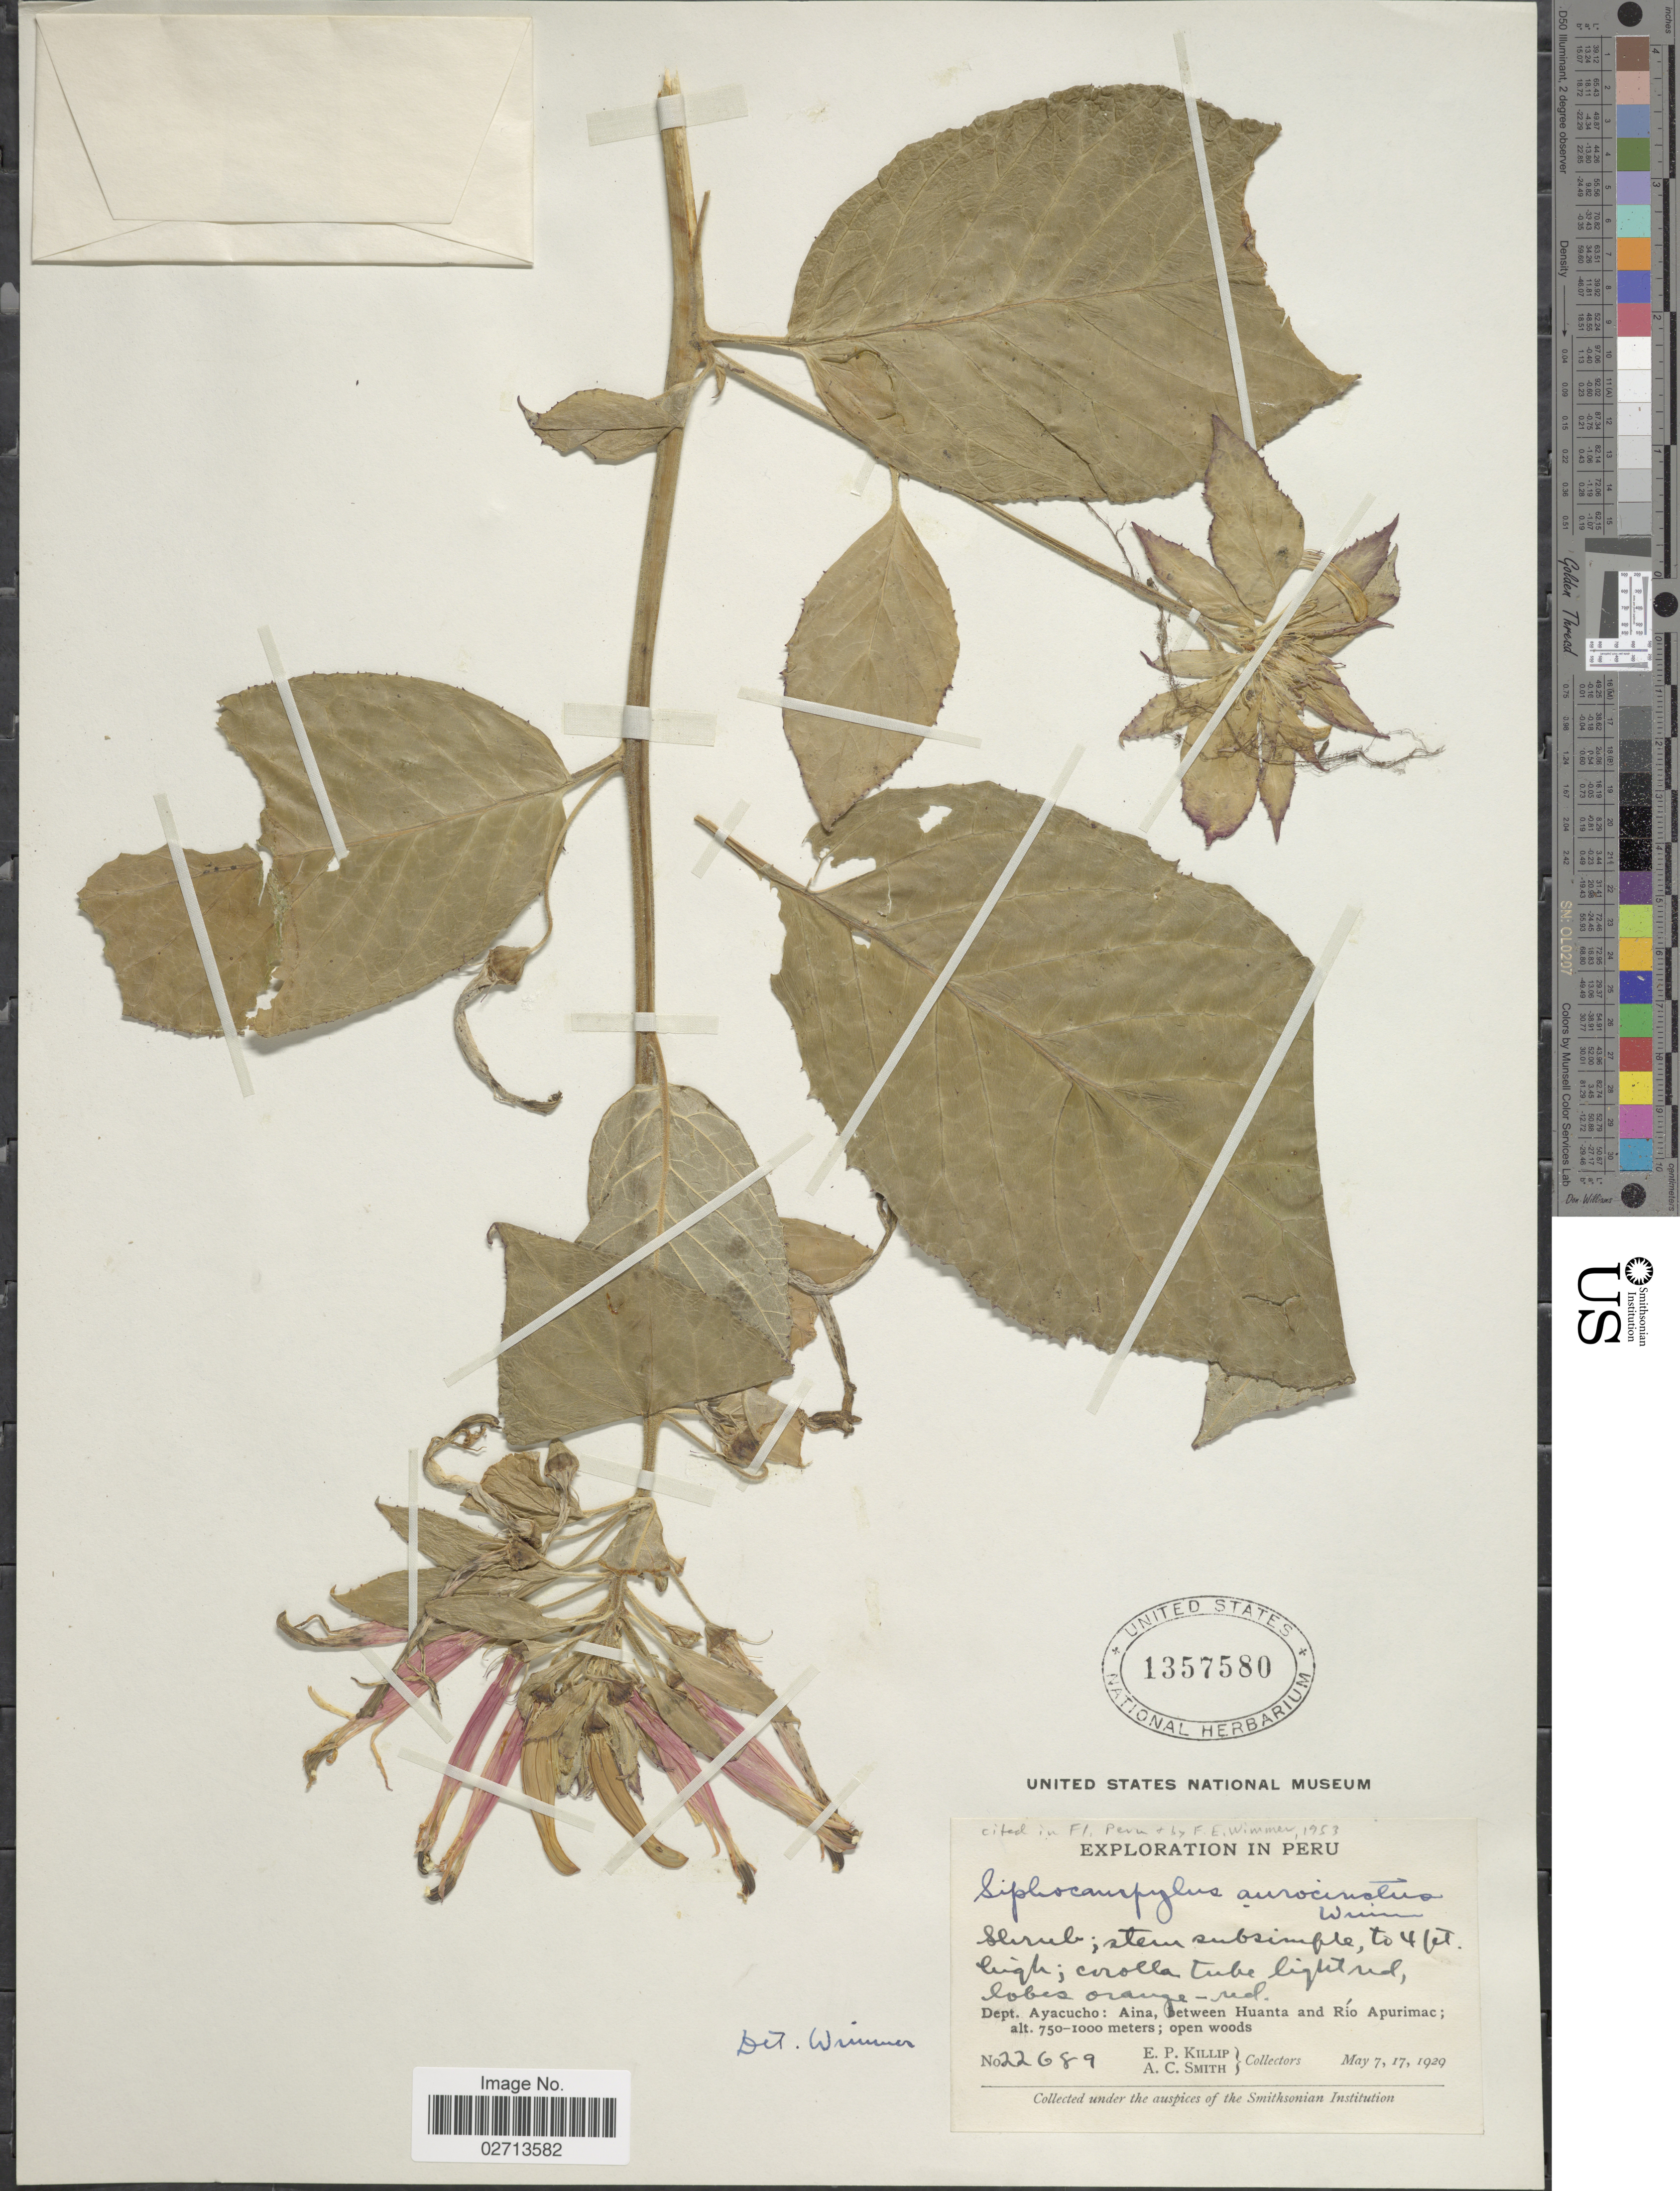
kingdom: Plantae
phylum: Tracheophyta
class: Magnoliopsida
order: Asterales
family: Campanulaceae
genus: Siphocampylus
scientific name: Siphocampylus aurocinctus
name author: E. Wimm.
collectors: E. P. Killip & A. C. Smith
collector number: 22689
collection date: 1929-05-07/1929-05-17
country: Peru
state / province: Ayacucho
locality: Aina, between Huanta and Rio Apurimac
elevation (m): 750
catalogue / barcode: US 1357580